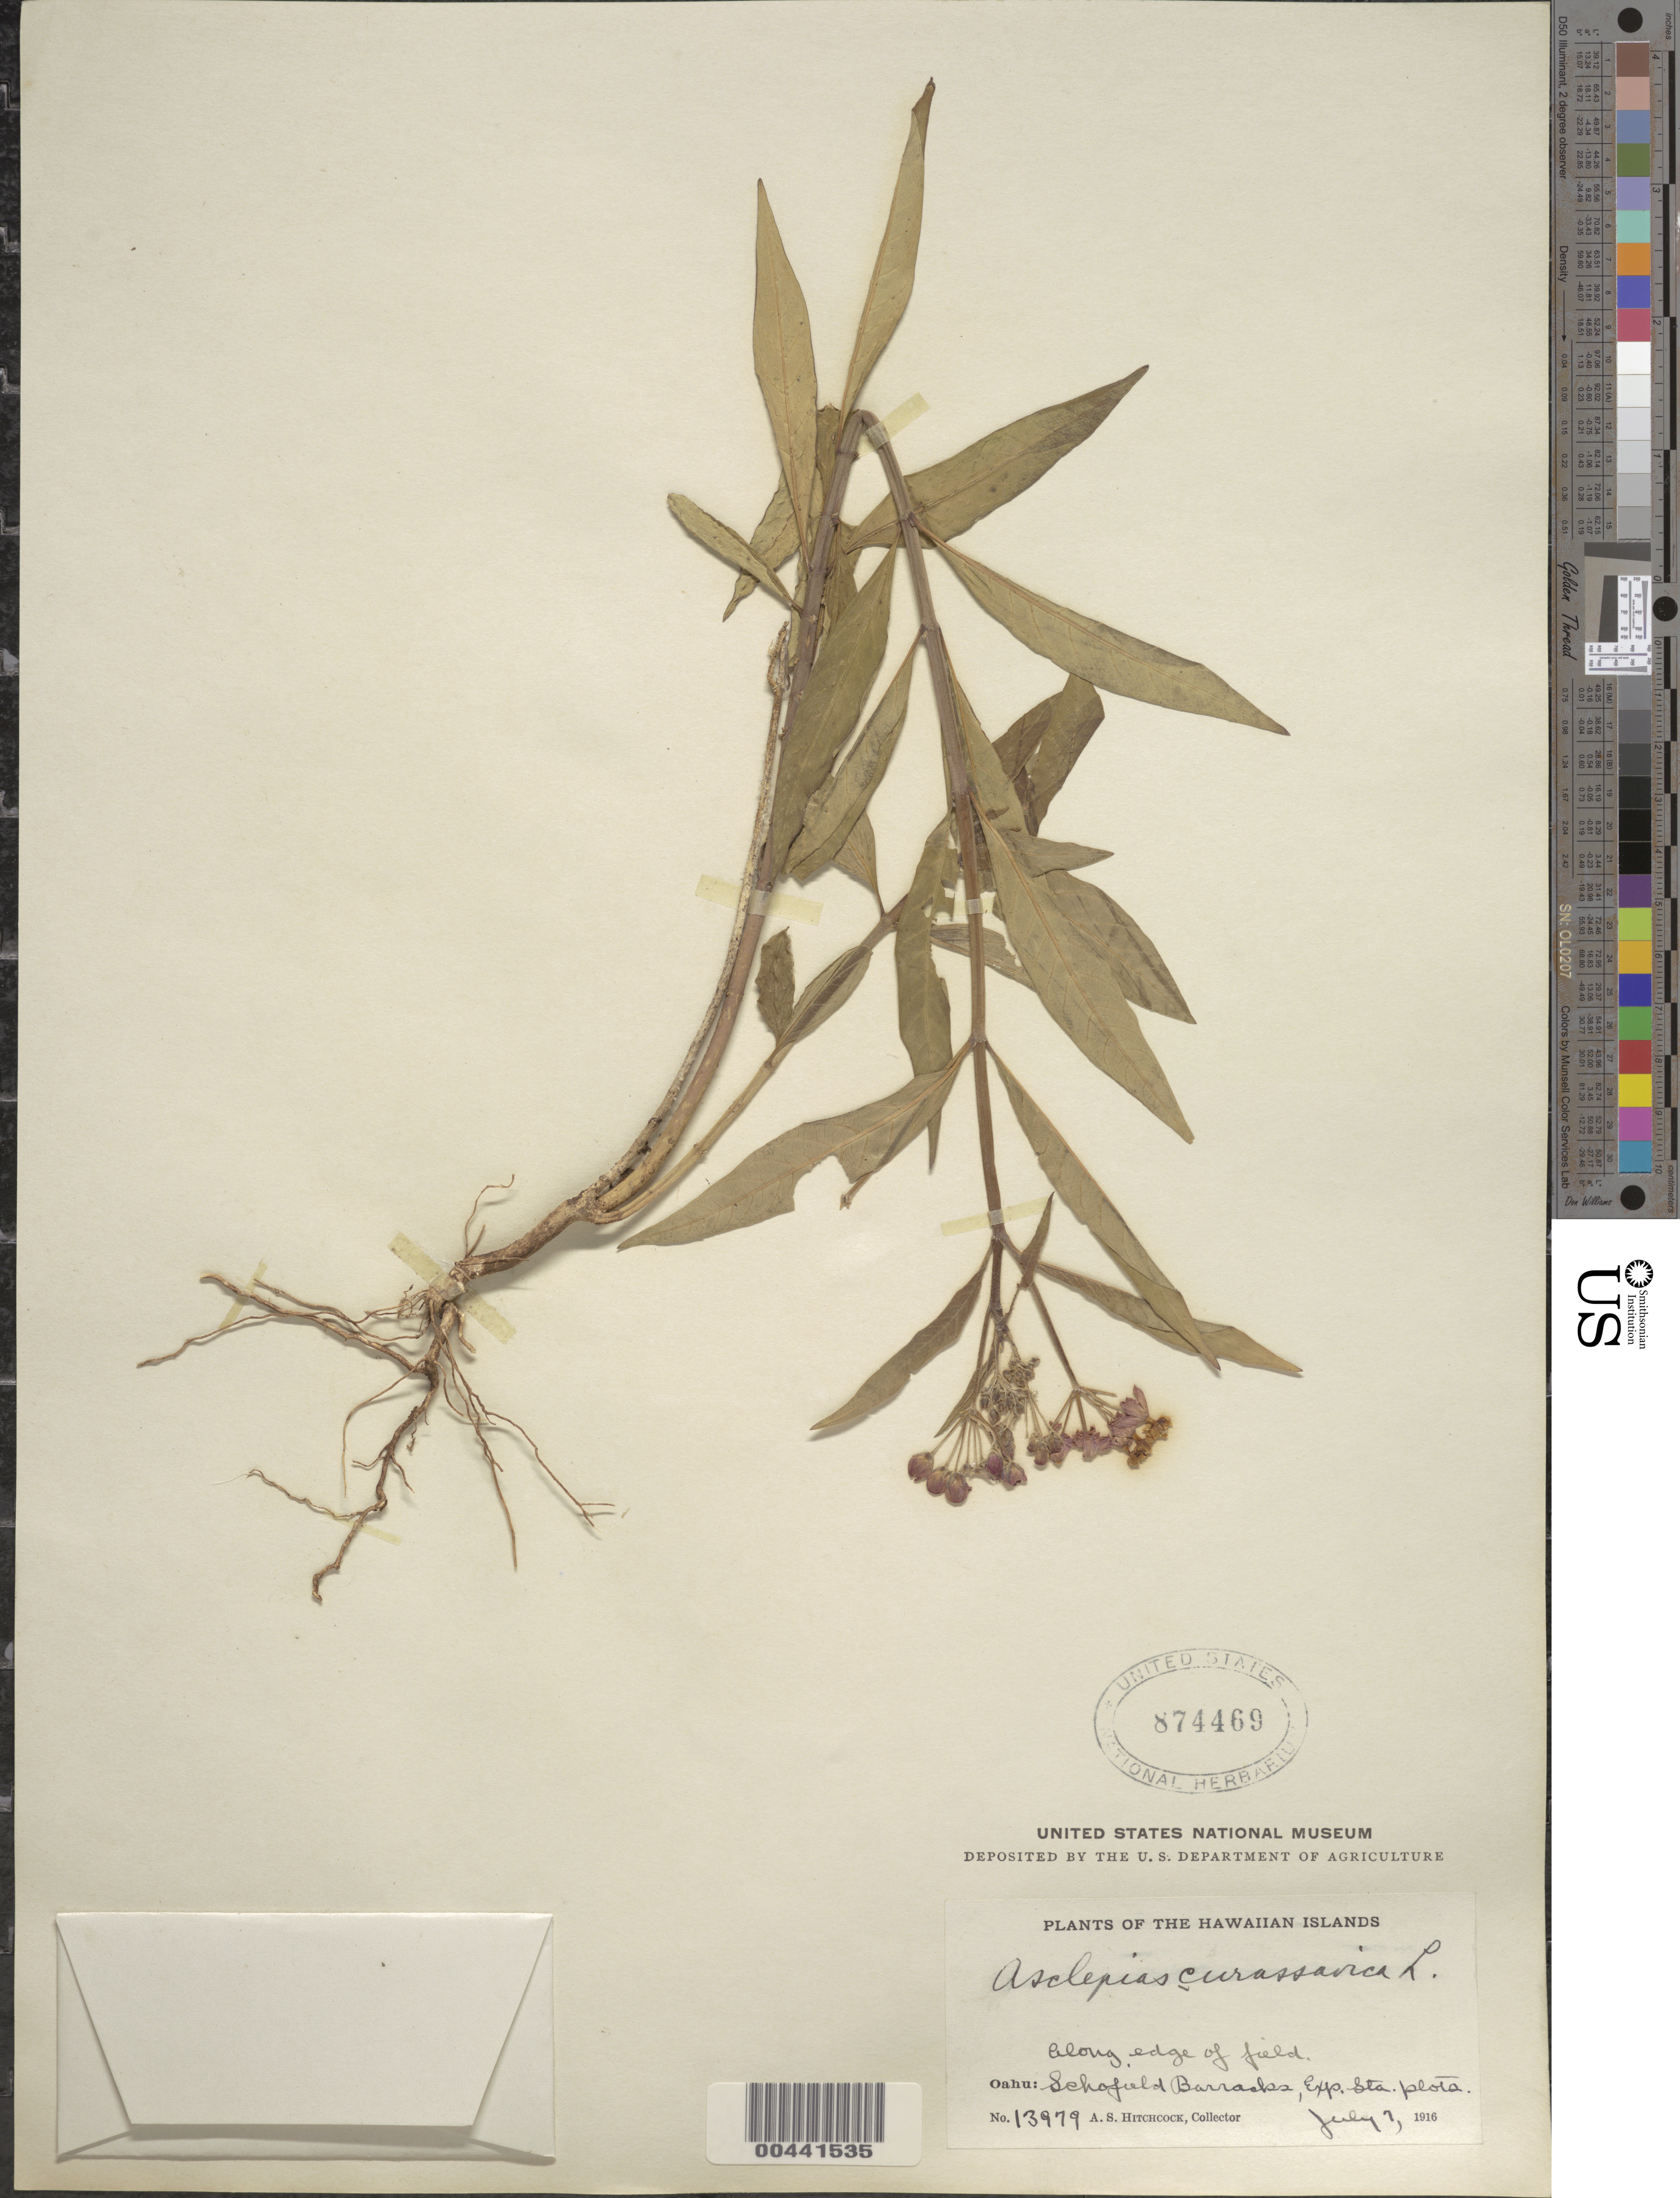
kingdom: Plantae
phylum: Tracheophyta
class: Magnoliopsida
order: Gentianales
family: Apocynaceae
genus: Asclepias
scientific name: Asclepias curassavica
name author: L.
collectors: A. S. Hitchcock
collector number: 13979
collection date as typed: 7 Jul 1916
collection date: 1916-07-07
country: United States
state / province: Hawaii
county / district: Honolulu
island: Oahu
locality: Schofield Barracks, Exp. Sta. plots, along edge of field.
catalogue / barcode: US 874469